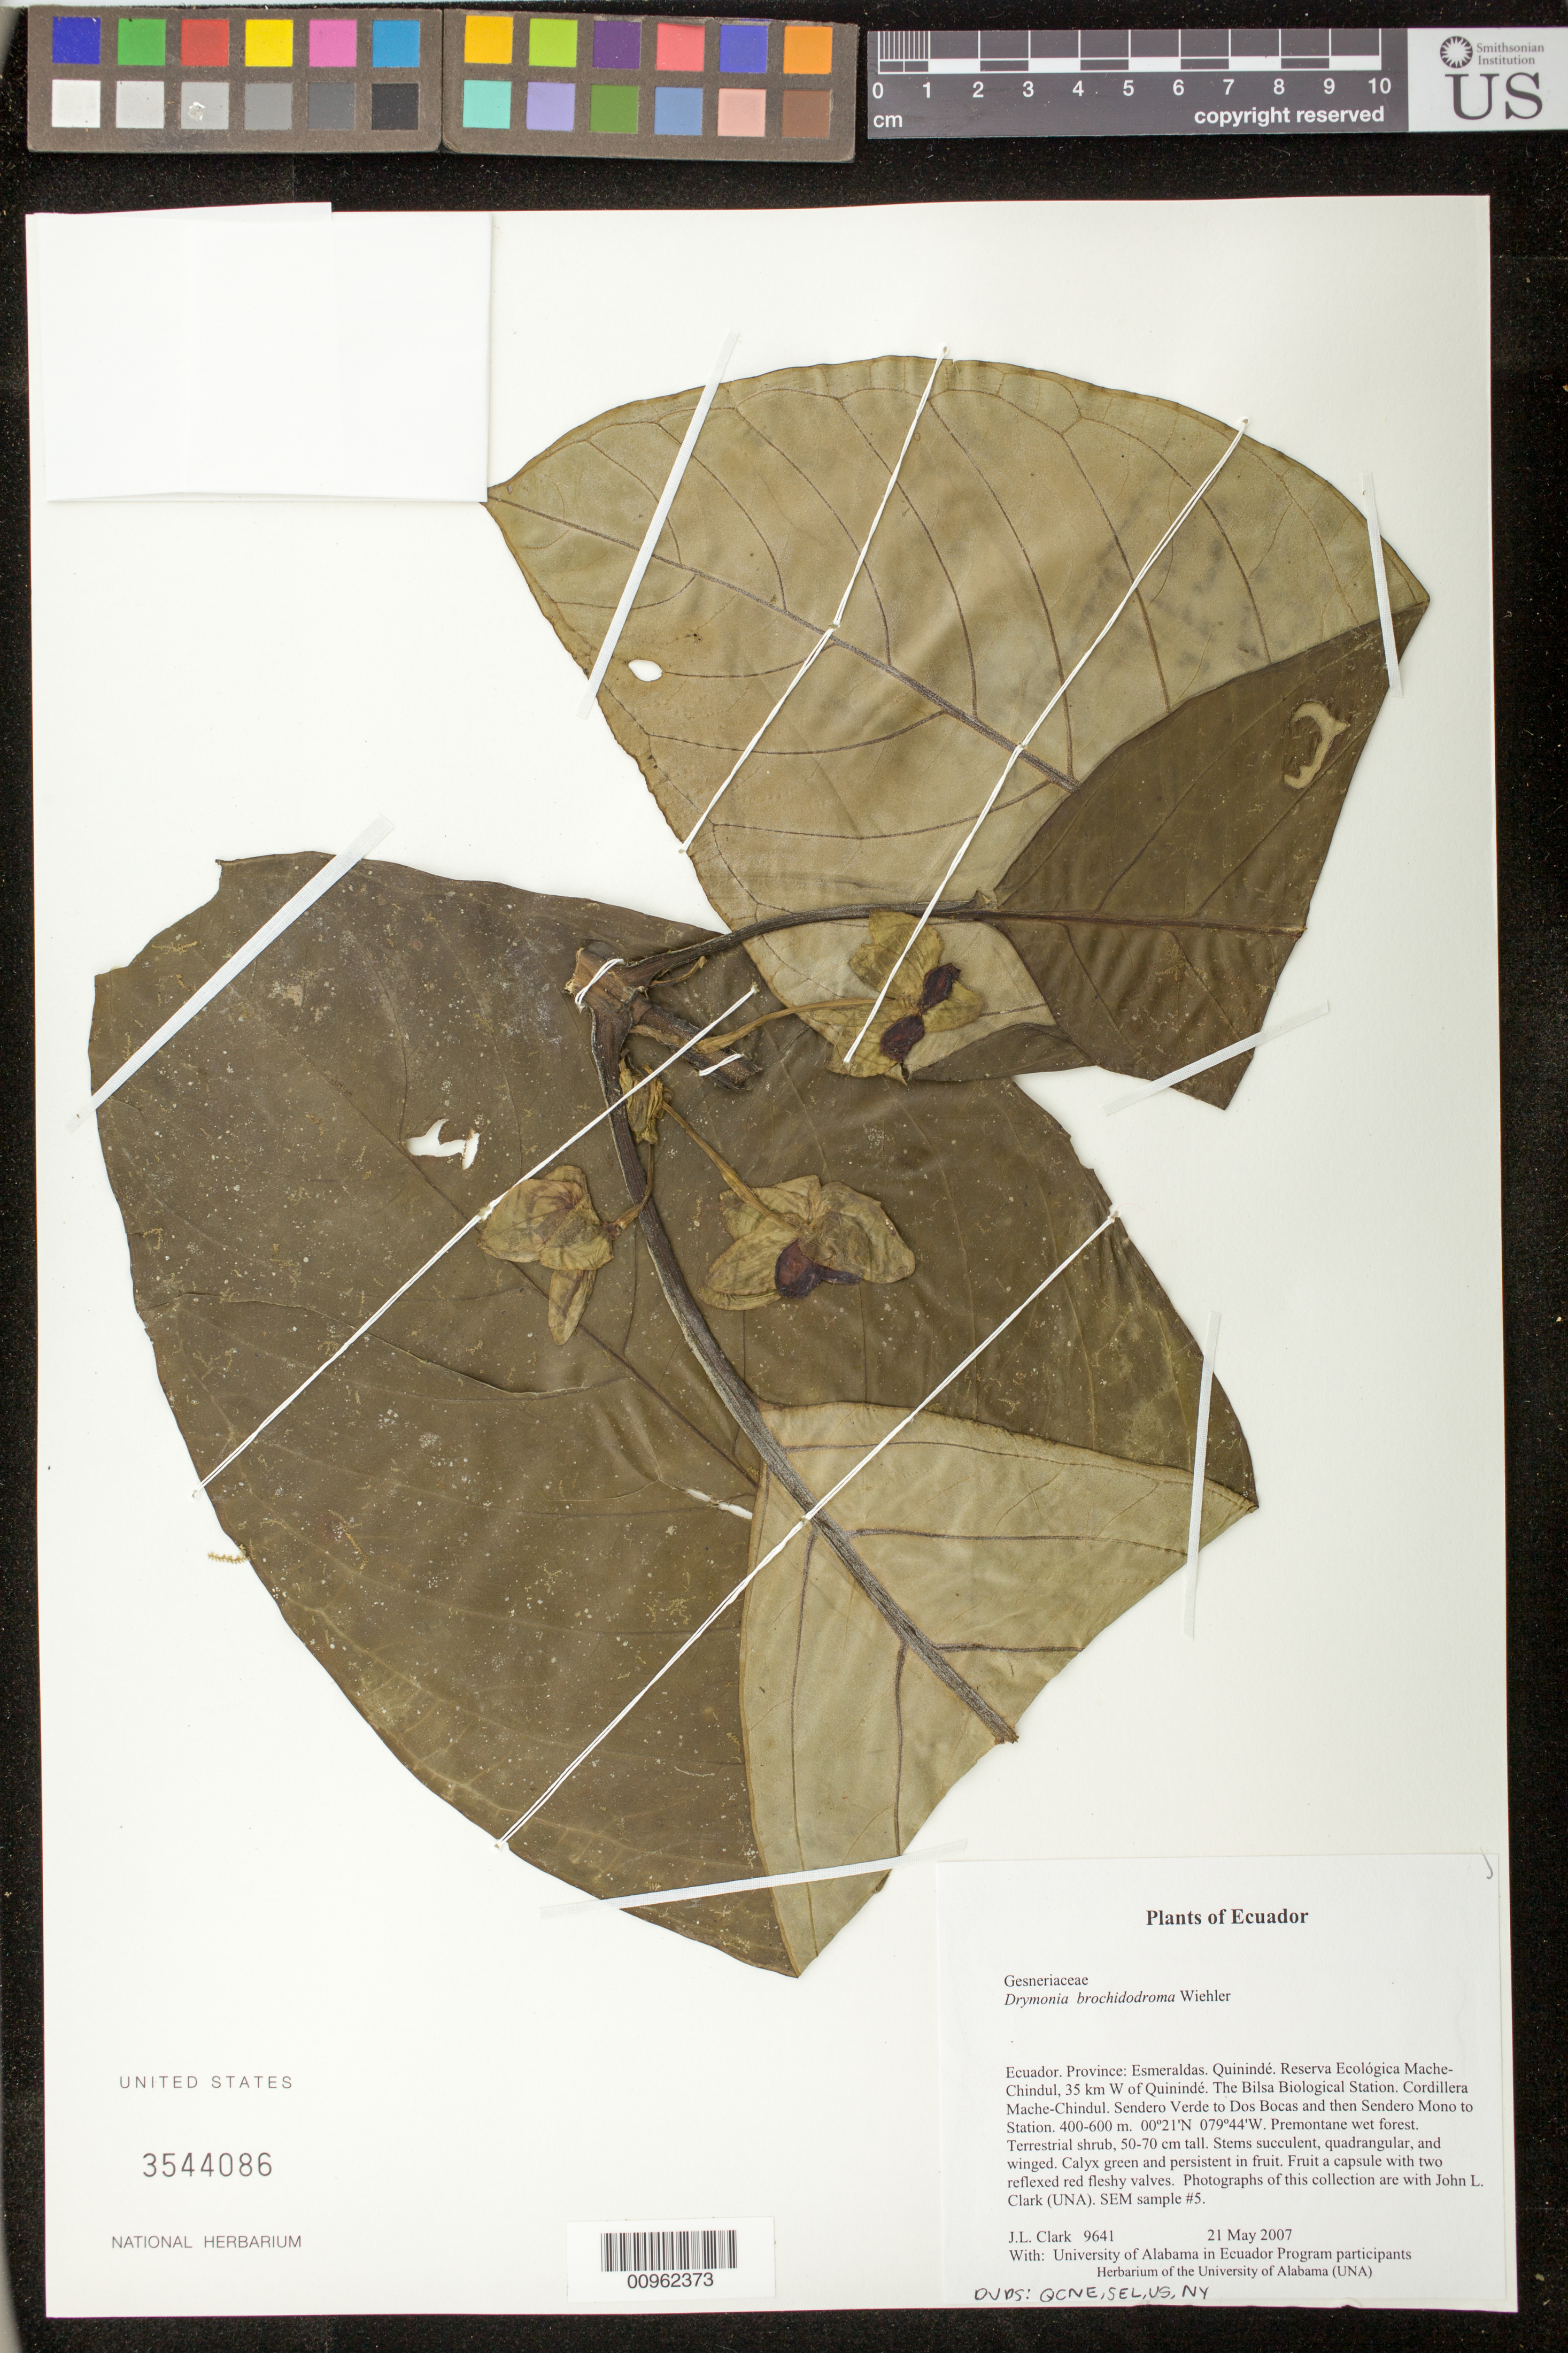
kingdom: Plantae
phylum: Tracheophyta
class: Magnoliopsida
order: Lamiales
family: Gesneriaceae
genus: Drymonia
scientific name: Drymonia brochidodroma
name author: Wiehler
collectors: J. L. Clark & University of Alabama in Ecuador Program participants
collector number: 9641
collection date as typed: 21 May 2007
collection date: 2007-05-21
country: Ecuador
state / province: Esmeraldas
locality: Quinindé. Reserva Ecológica Mache-Chindul, 35 km W of Quinindé. The Bilsa Biological Station. Cordillera Mache-Chindul. Sendero Verde to Dos Bocas and then Sendero Mono to Station.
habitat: Premontane wet forest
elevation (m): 400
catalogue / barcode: US 3544086